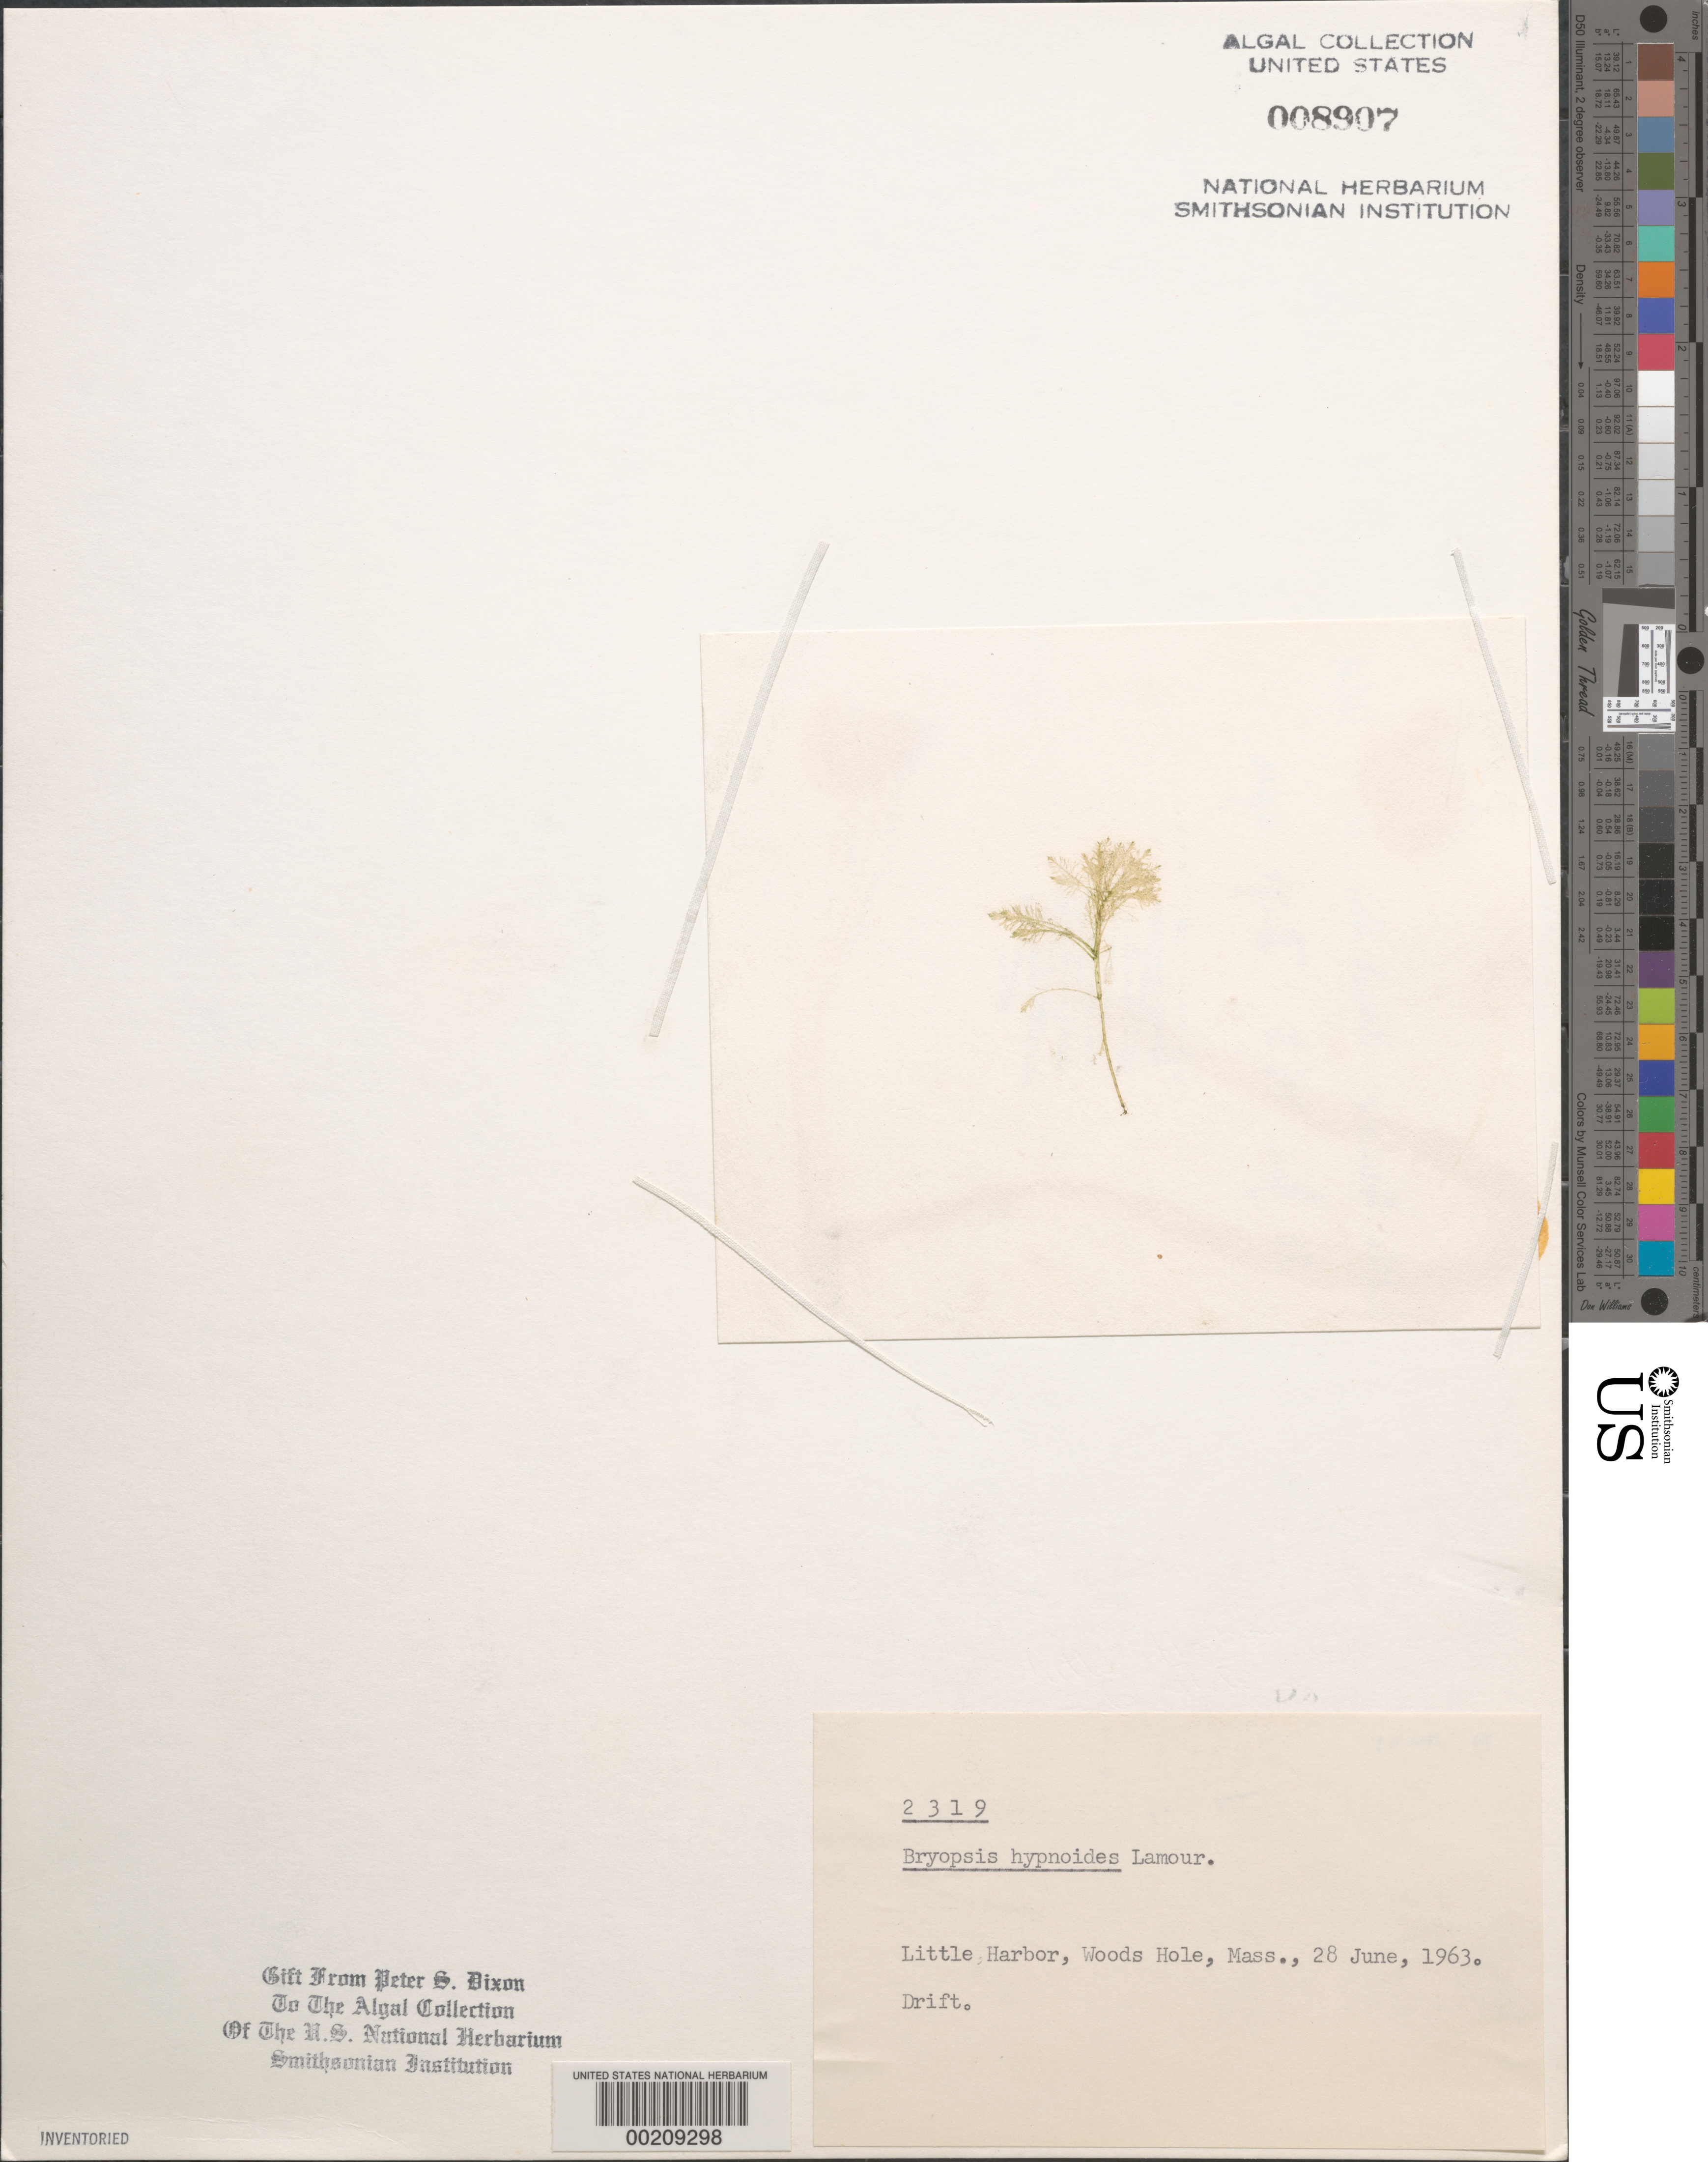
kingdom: Plantae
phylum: Chlorophyta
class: Ulvophyceae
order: Bryopsidales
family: Bryopsidaceae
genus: Bryopsis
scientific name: Bryopsis hypnoides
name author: J.V.Lamouroux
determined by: Dixon, P. S.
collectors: P. S. Dixon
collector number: PSD 2319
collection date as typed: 28 Jun 1963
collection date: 1963-06-28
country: United States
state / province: Massachusetts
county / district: Barnstable County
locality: Woods Hole, Little Harbor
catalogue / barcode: US 8907